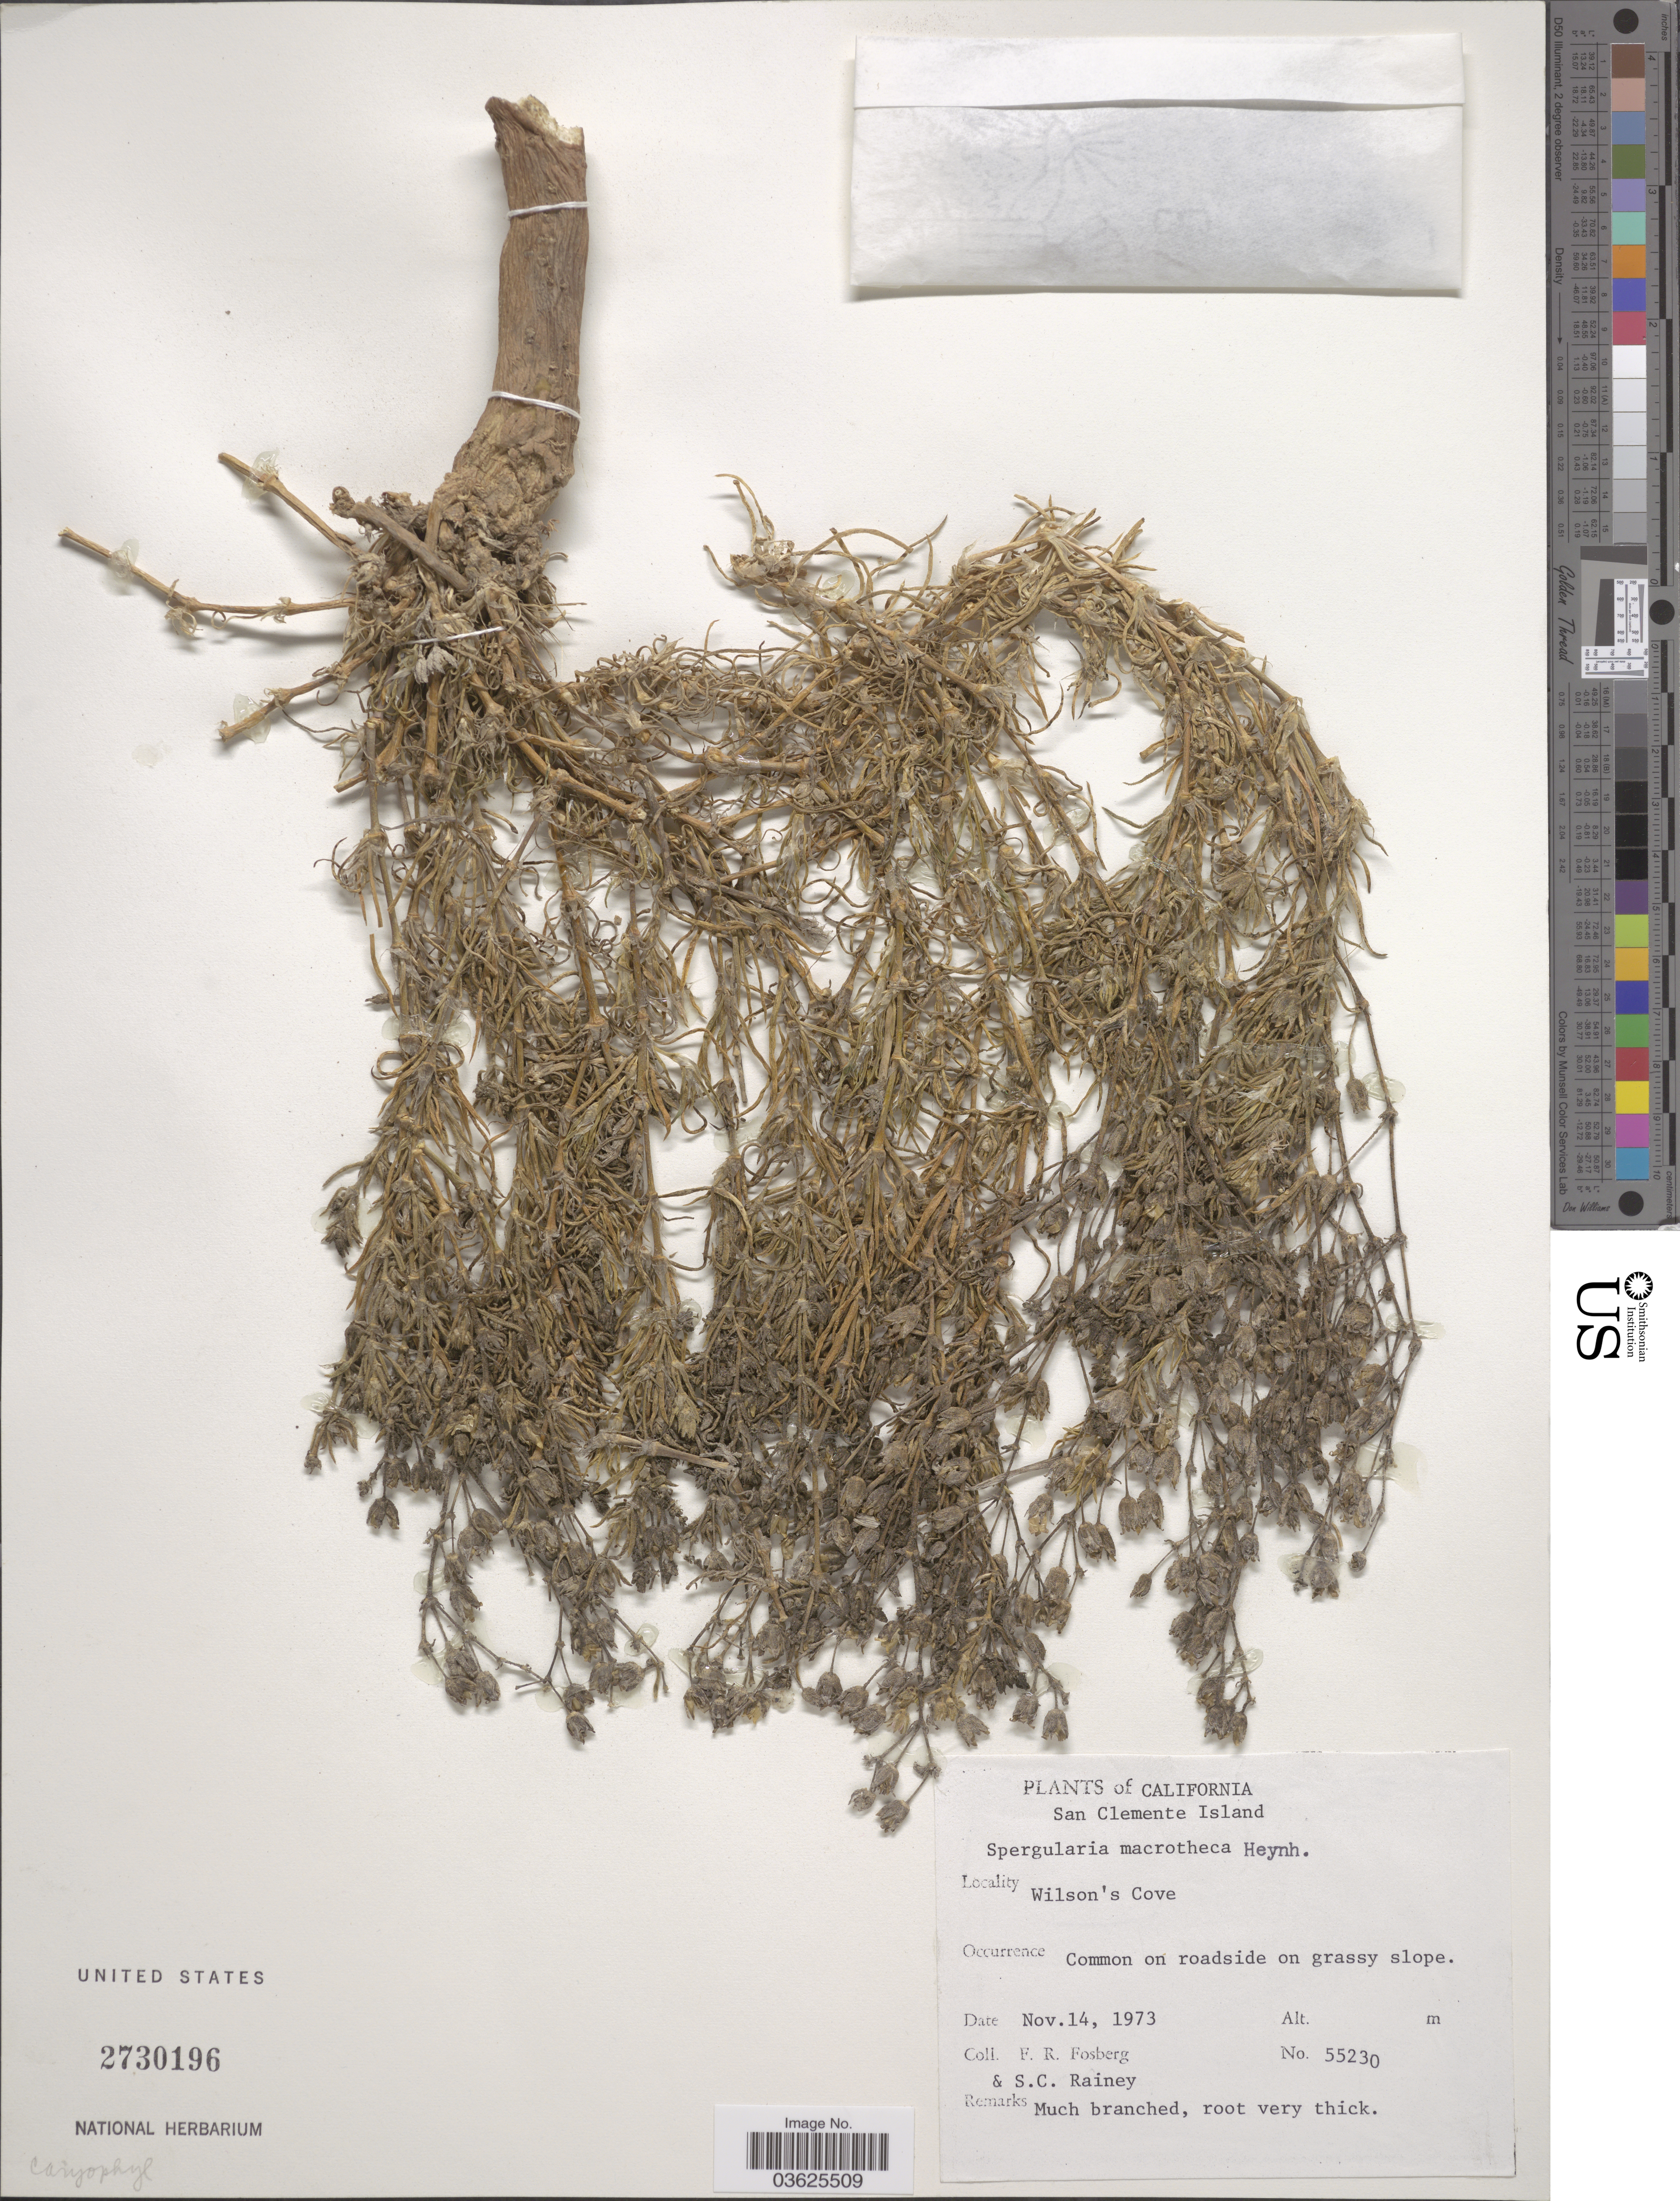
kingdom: Plantae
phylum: Tracheophyta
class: Magnoliopsida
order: Caryophyllales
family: Caryophyllaceae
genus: Spergularia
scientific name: Spergularia macrotheca var. leucantha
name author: (Greene) B.L. Rob.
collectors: F. R. Fosberg & S. C. Rainey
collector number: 55230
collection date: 1973-11-14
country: United States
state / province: California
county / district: Los Angeles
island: San Clemente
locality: San Clemente Island. Wilson's Cove.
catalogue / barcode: US 2730196